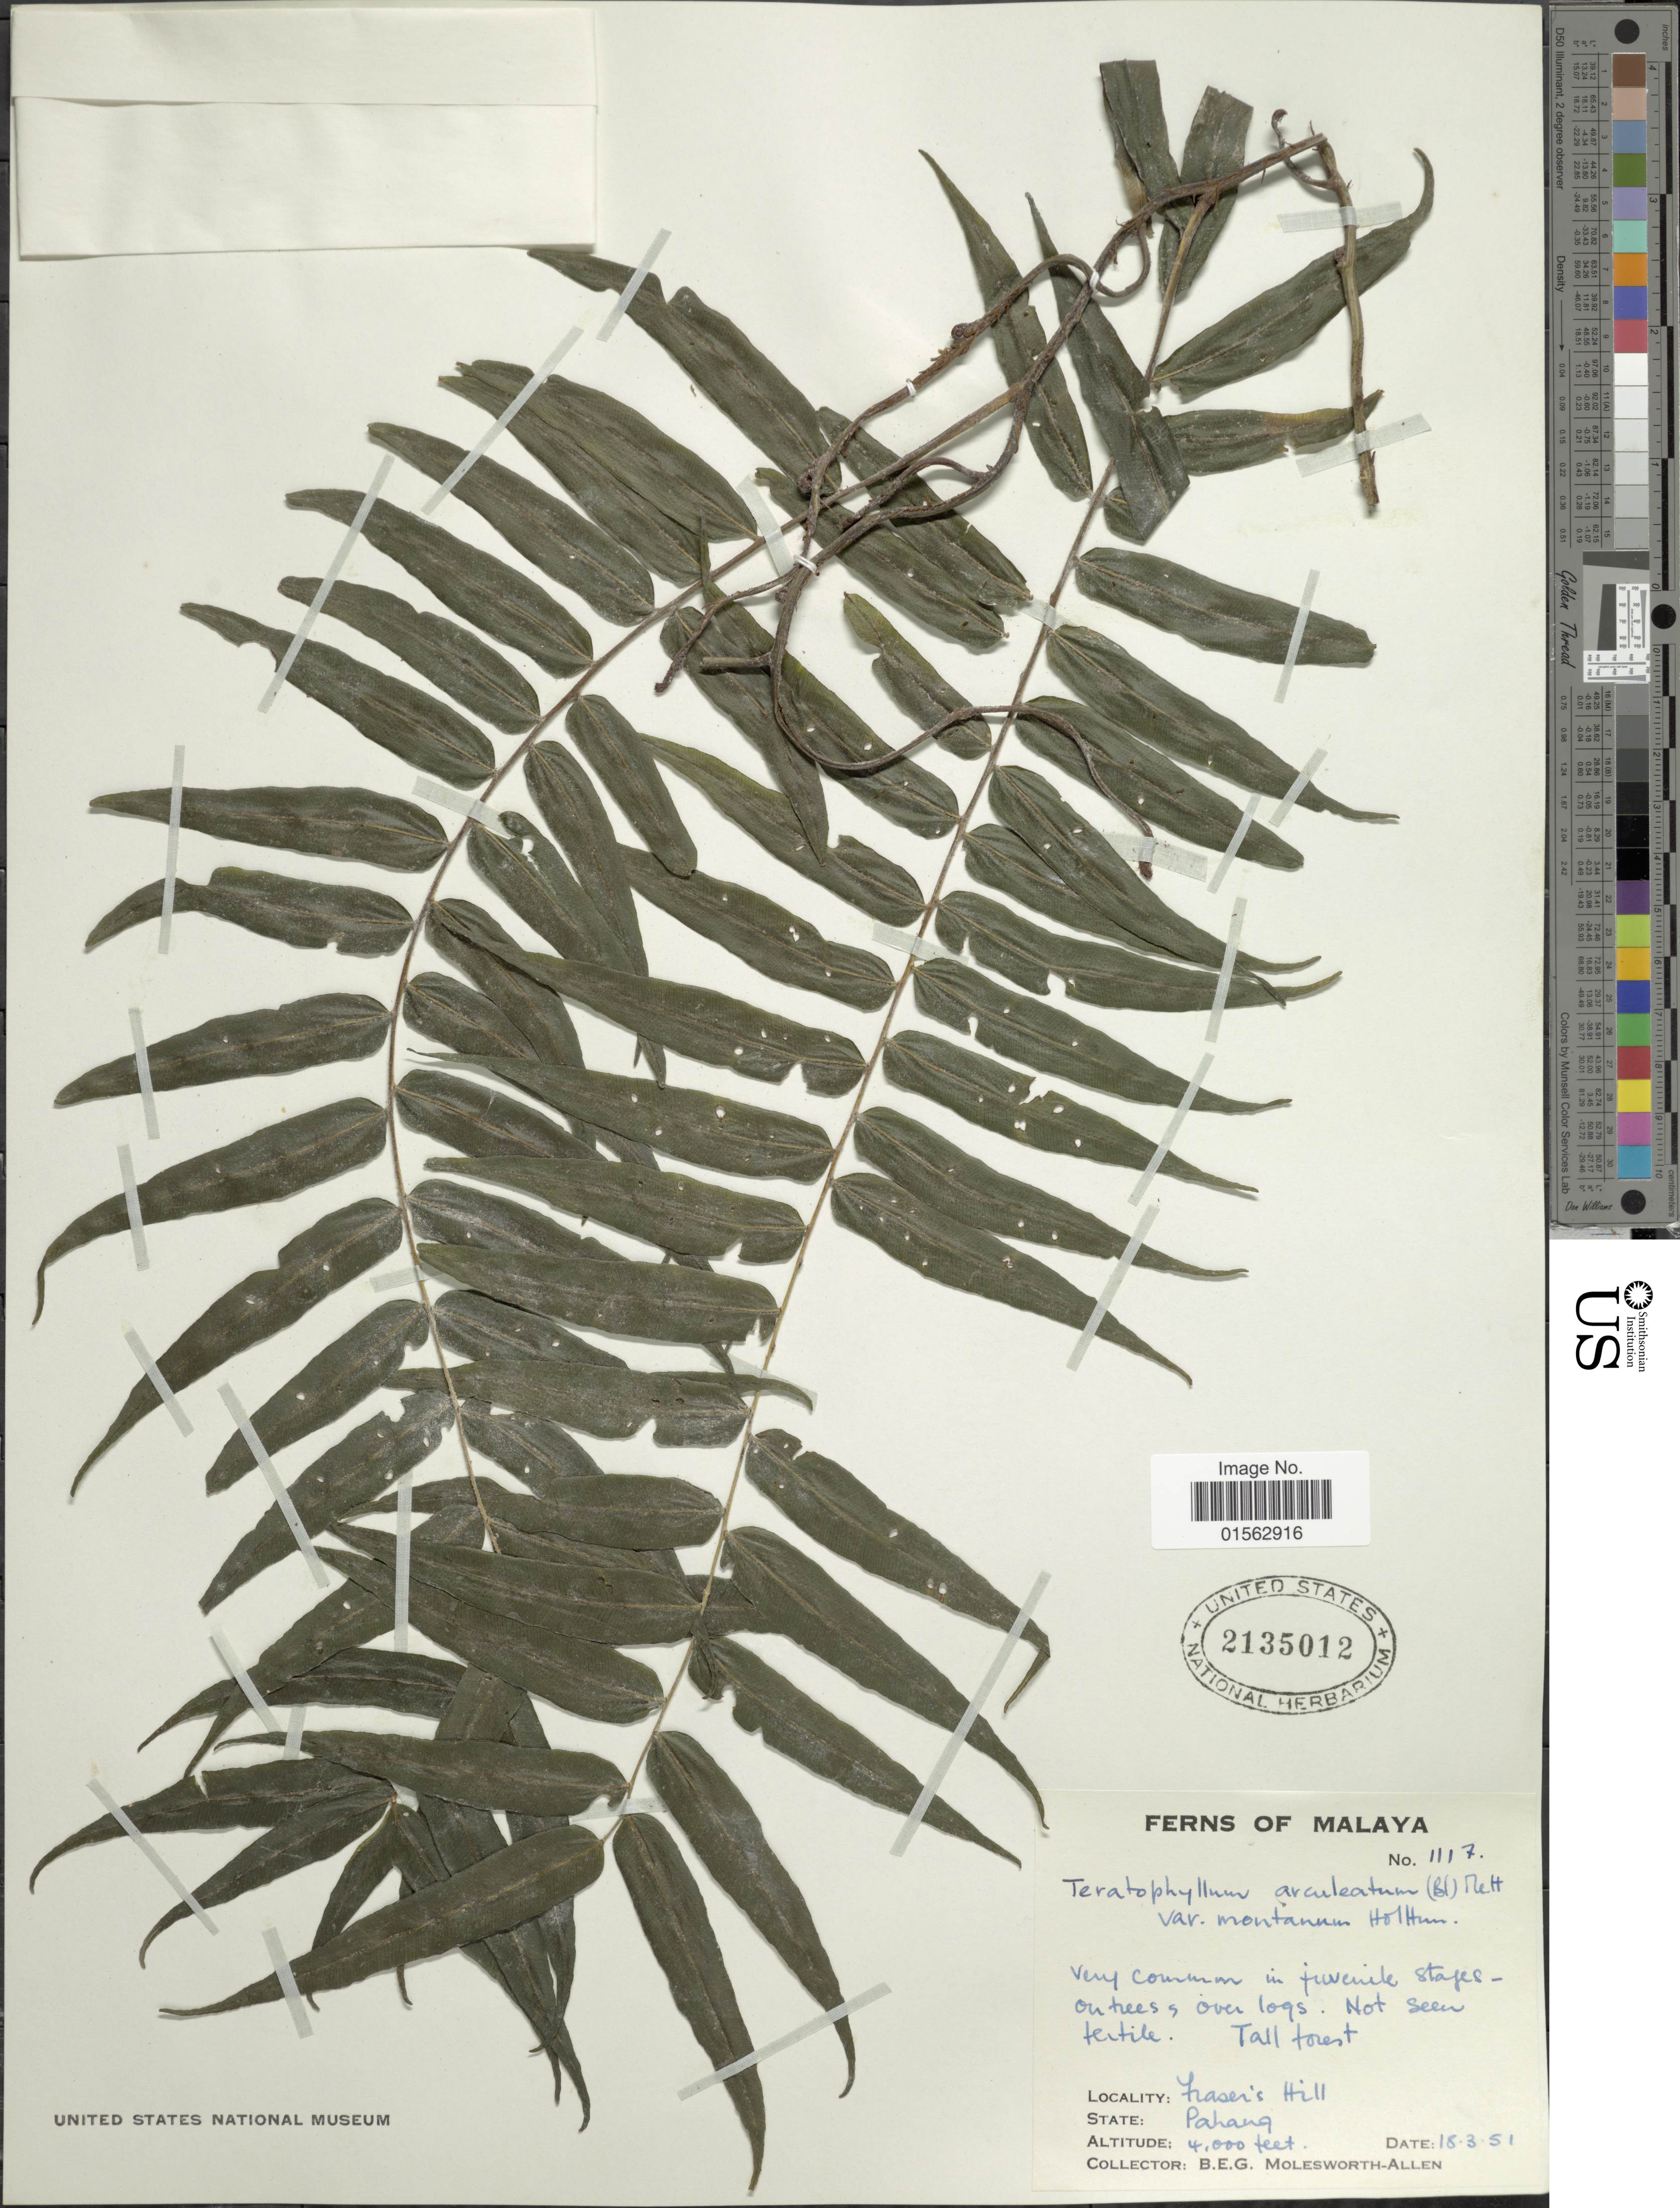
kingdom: Plantae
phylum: Tracheophyta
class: Polypodiopsida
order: Polypodiales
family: Dryopteridaceae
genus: Teratophyllum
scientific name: Teratophyllum aculeatum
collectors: B. E. G. Molesworth-Allen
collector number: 1117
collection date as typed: Transcribed d/m/y: 18/3/51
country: Malaysia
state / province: Pahang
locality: Malaya, tall forest, Fraser's Hill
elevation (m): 1219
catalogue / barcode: US 2135012